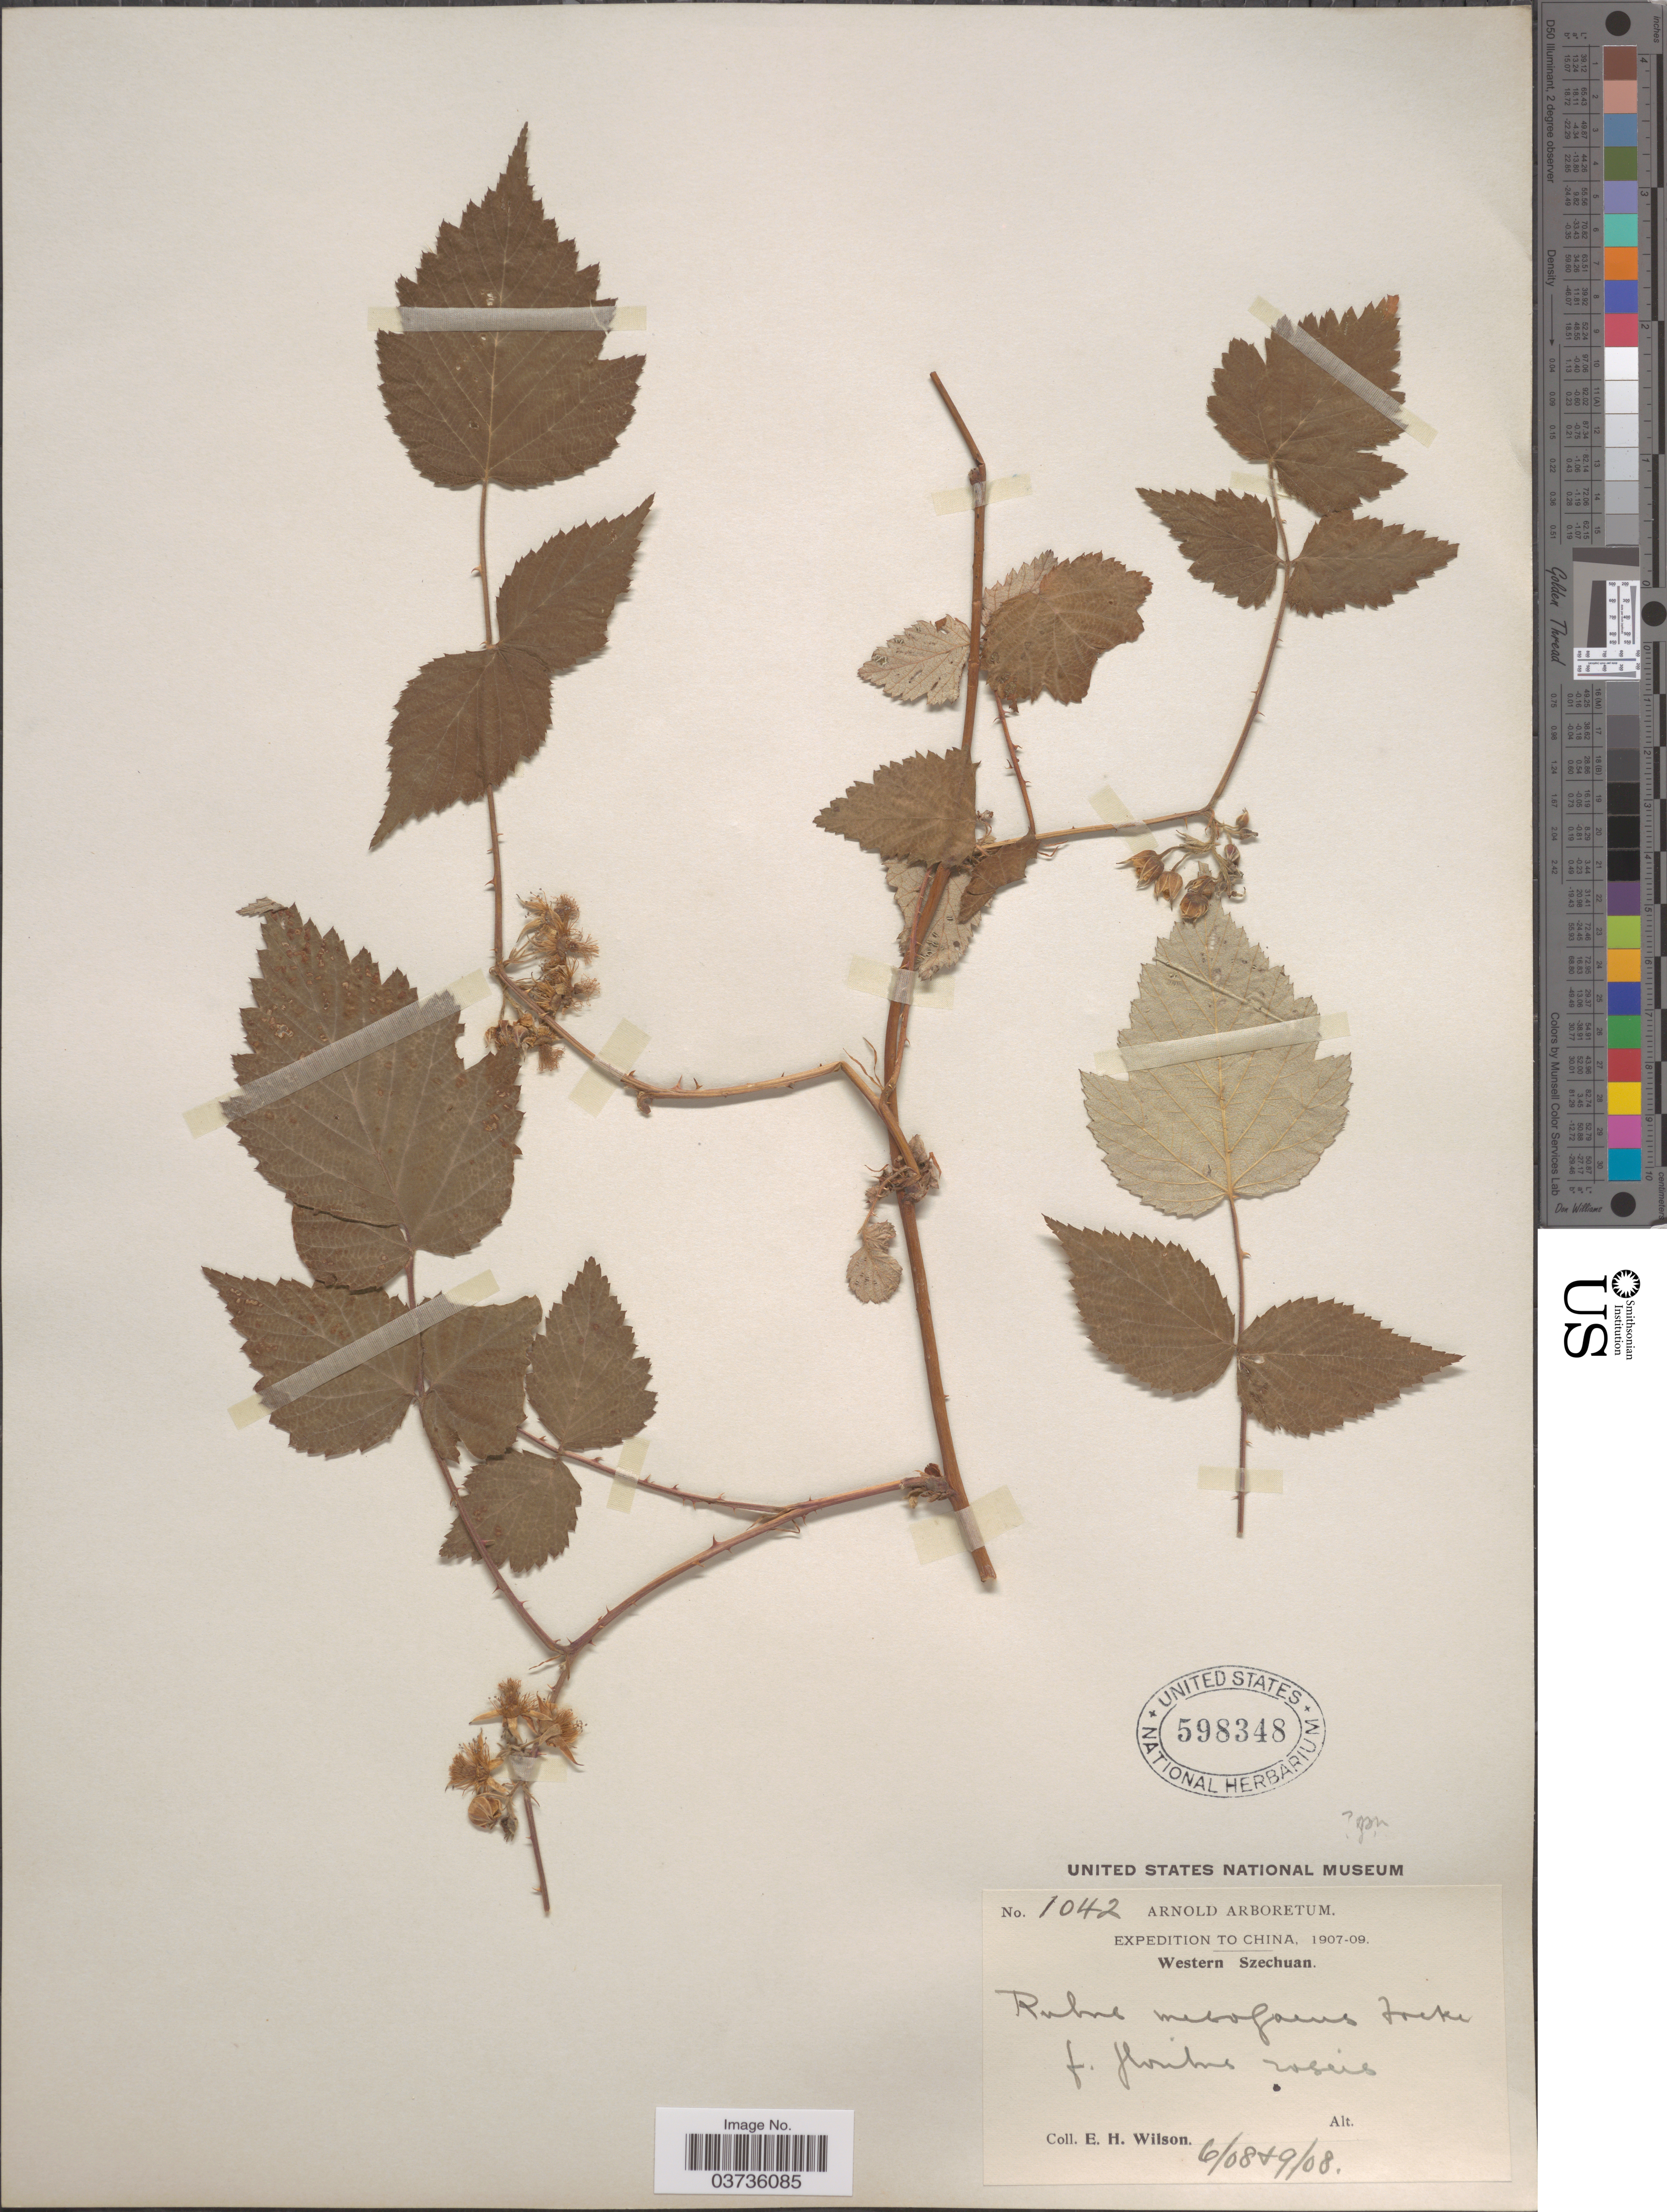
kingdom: Plantae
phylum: Tracheophyta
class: Magnoliopsida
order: Rosales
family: Rosaceae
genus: Rubus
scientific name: Rubus mesogaeus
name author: Focke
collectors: E. Wilson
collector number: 1042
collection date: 1908-06/1908-09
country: China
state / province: Sichuan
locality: Western Szechuan.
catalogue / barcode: US 598348